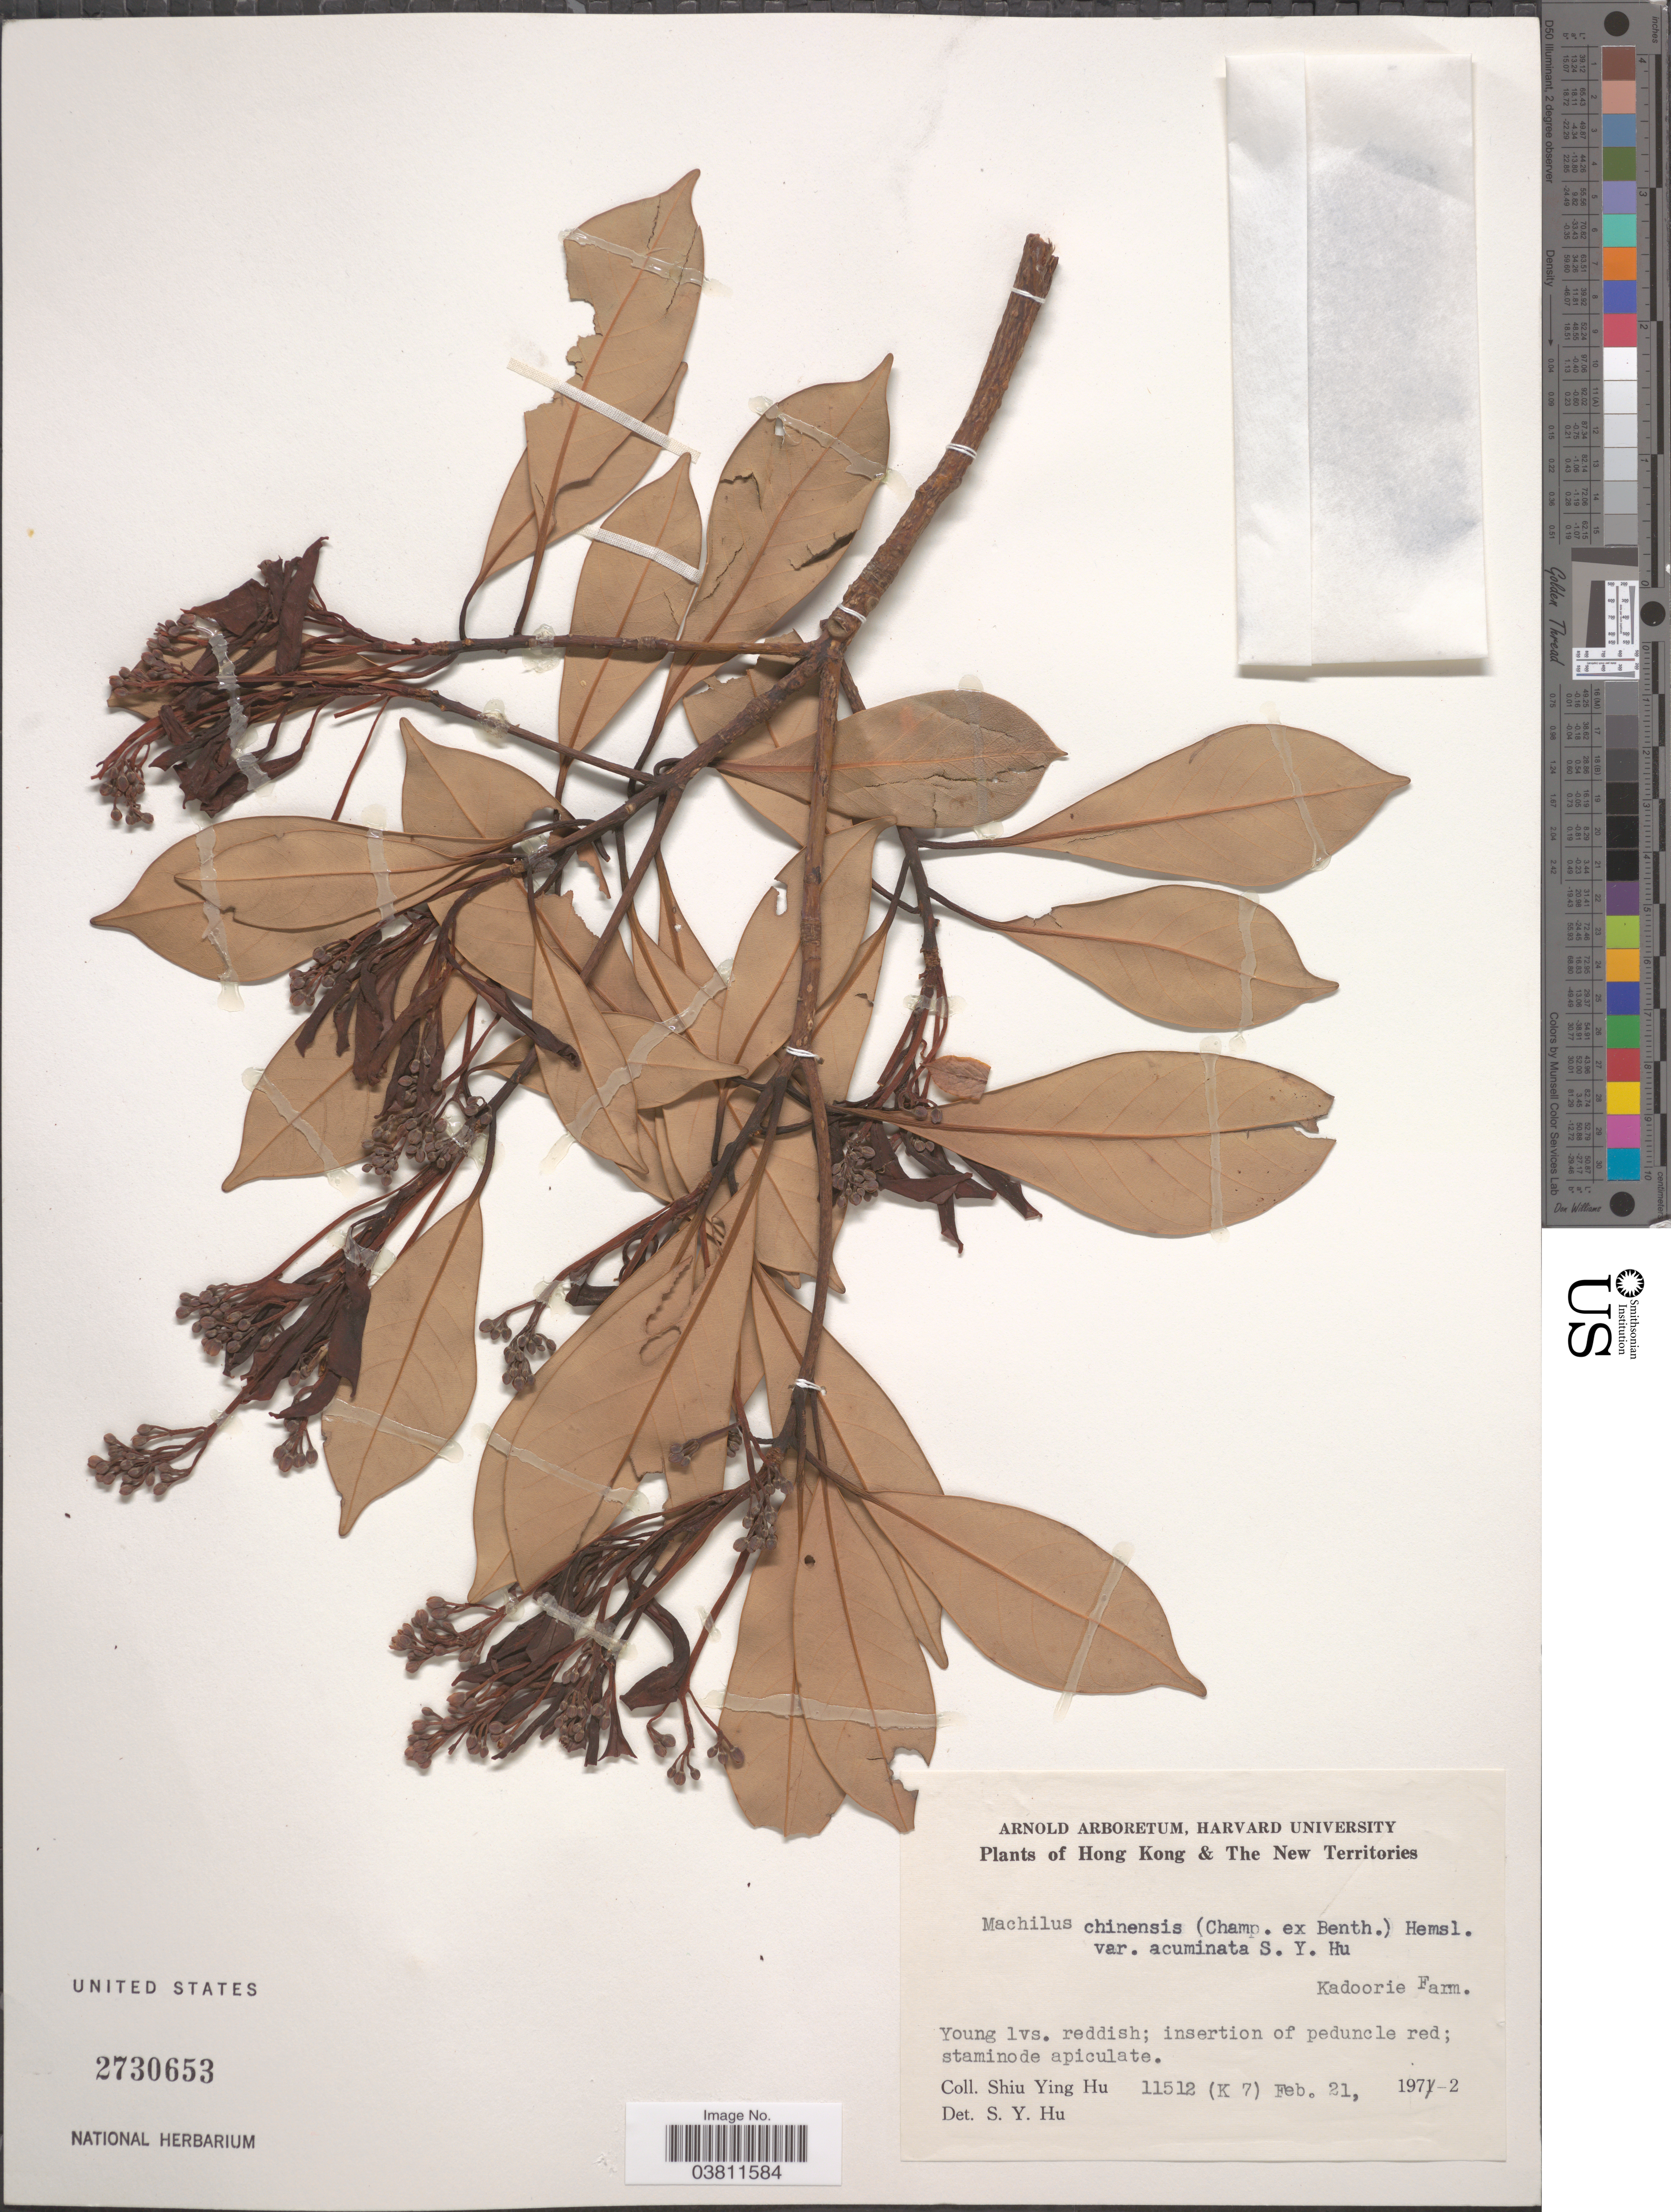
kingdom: Plantae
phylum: Tracheophyta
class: Magnoliopsida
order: Laurales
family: Lauraceae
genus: Machilus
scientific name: Machilus chinensis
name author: (Benth.) Hemsl.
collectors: S. Y. Hu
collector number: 11512 (K7)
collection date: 1972-02-21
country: China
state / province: Hong Kong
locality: The New Territories. Kadoorie Farm.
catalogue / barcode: US 2730653